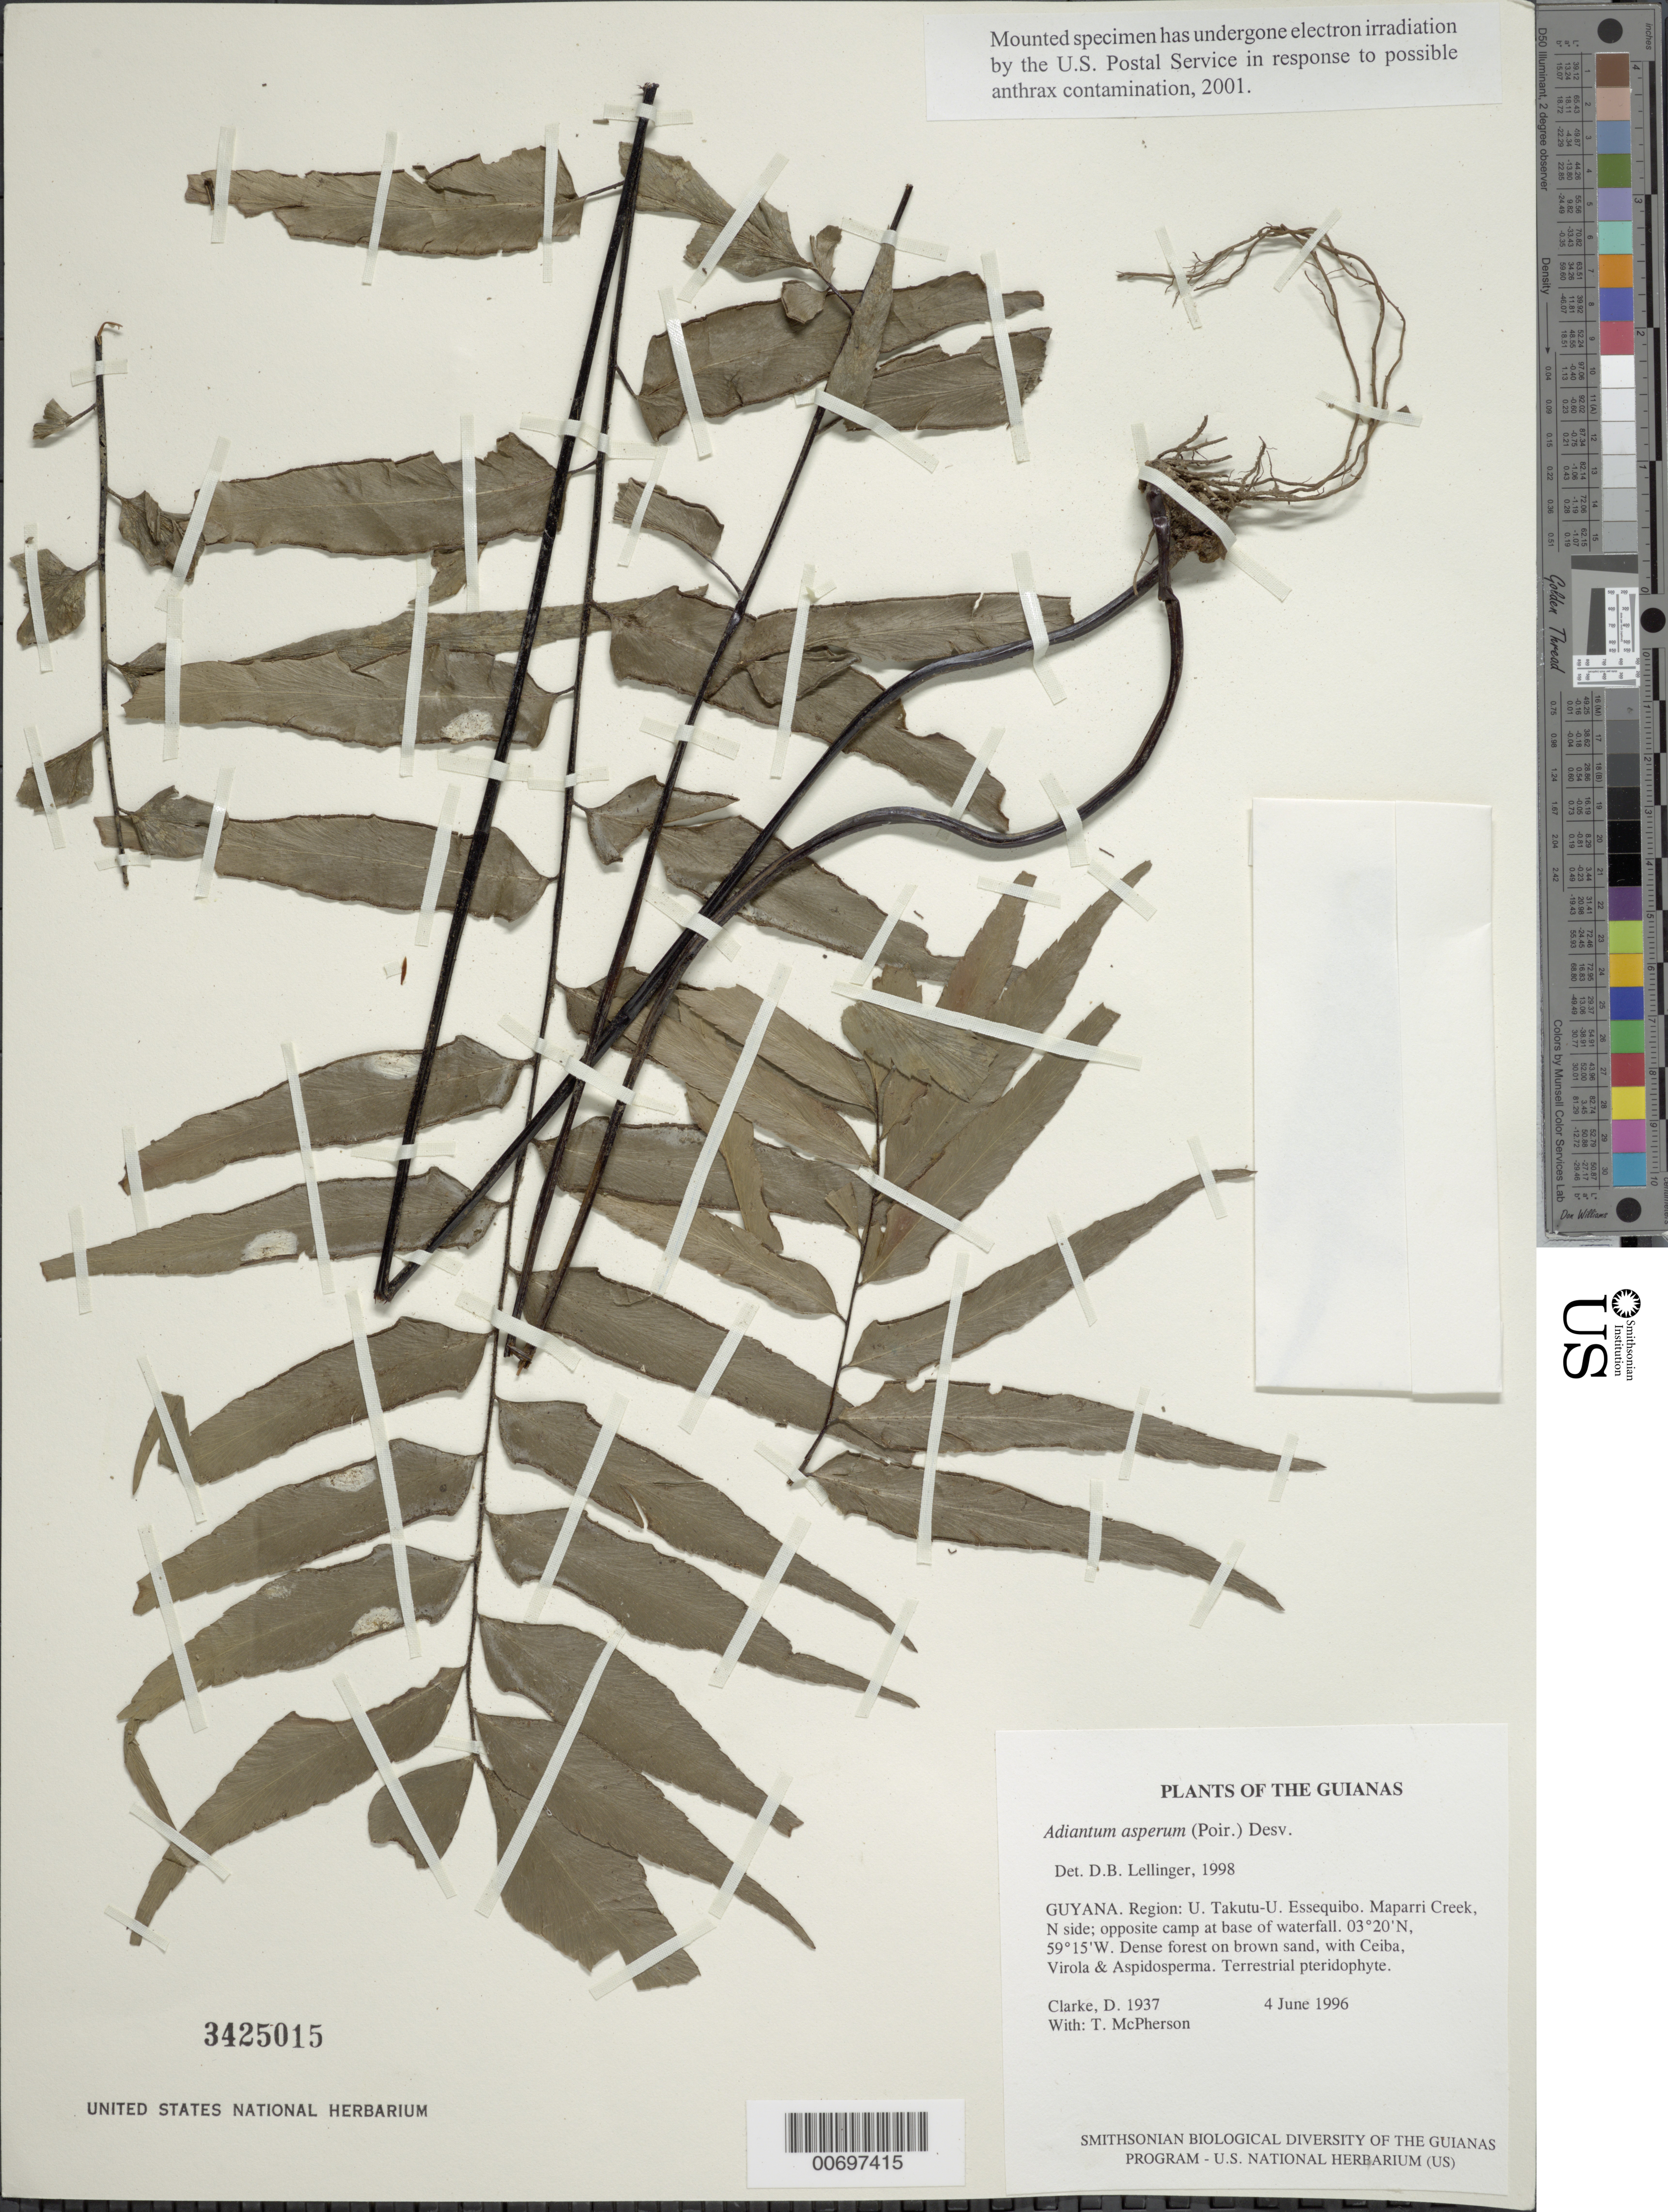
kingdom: Plantae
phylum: Tracheophyta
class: Polypodiopsida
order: Polypodiales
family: Pteridaceae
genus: Adiantum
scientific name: Adiantum dolosum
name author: Kunze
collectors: H. D. Clarke & T. McPherson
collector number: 1937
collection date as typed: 4 June 1996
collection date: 1996-06-04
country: Guyana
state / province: U. Takutu-U. Essequibo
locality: Maparri Creek, N side; opposite camp at base of waterfall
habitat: Dense forest on brown sand, with Ceiba, Virola & Aspidosperma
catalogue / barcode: US 3425015